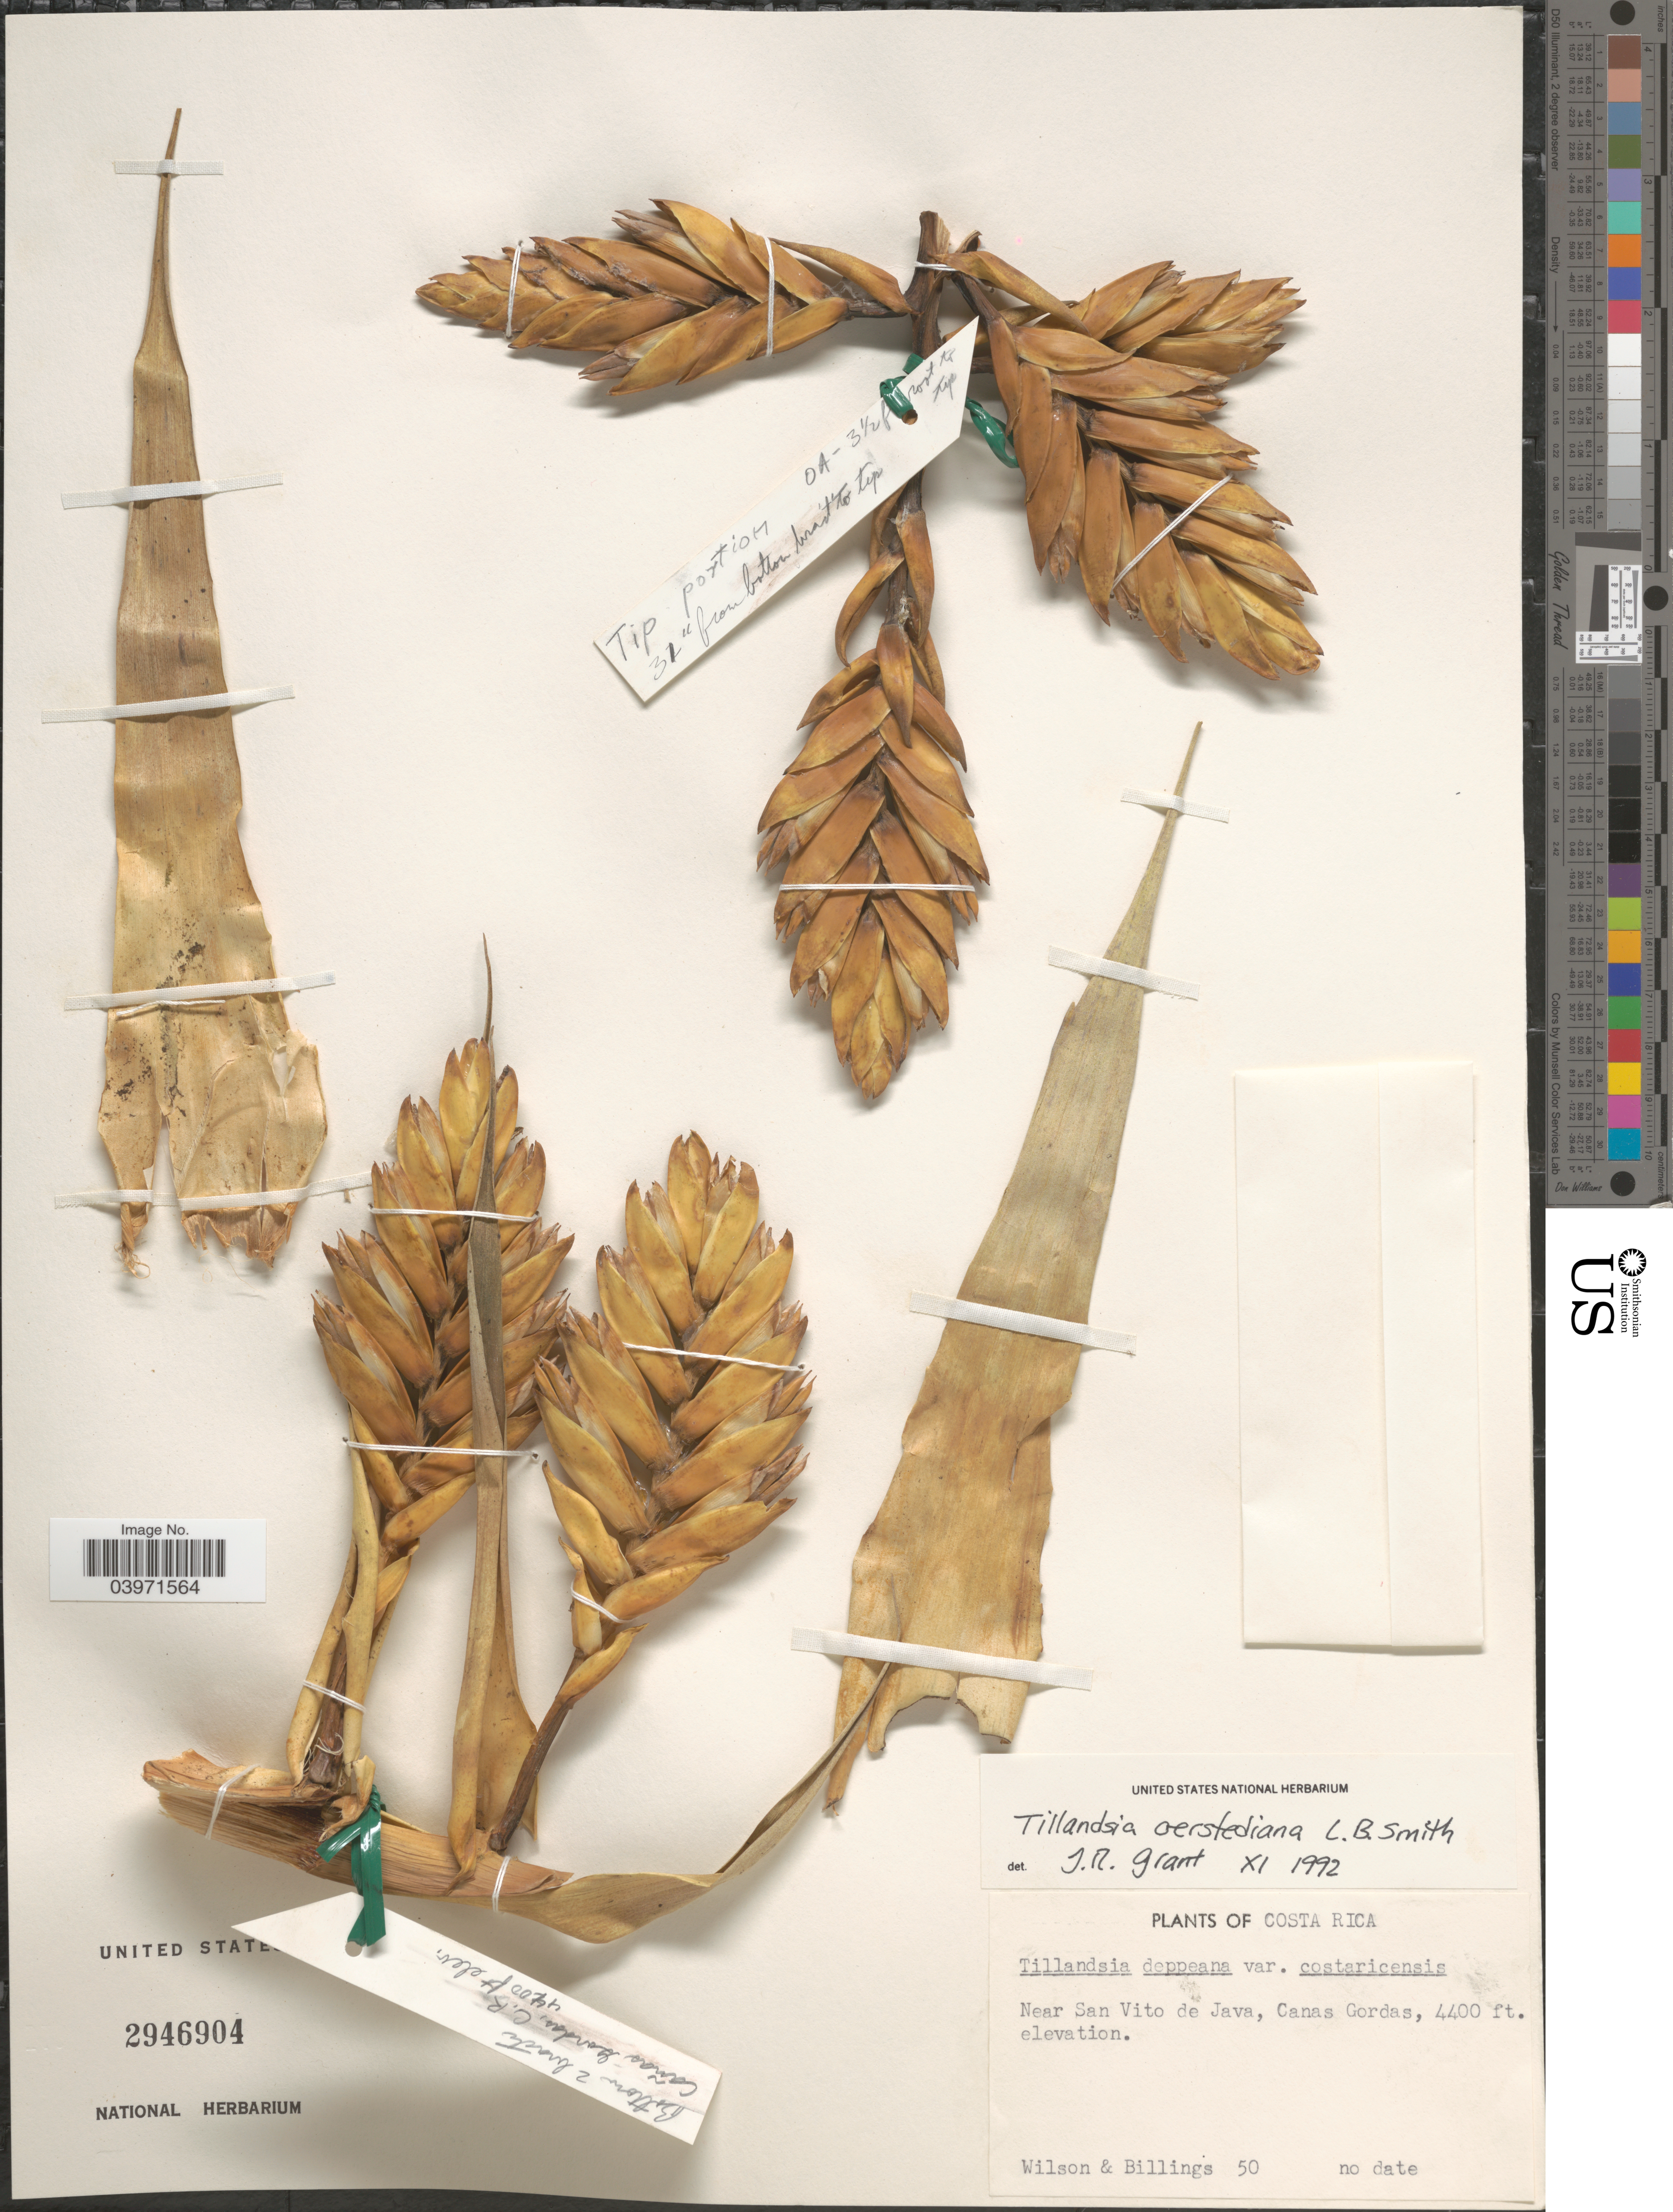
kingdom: Plantae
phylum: Tracheophyta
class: Liliopsida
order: Poales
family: Bromeliaceae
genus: Tillandsia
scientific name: Tillandsia oerstediana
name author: L.B. Sm.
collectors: -- Wilson & Billings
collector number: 50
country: Costa Rica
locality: Near San Vito de Java, Canas Gordas.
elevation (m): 1341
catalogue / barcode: US 2946904